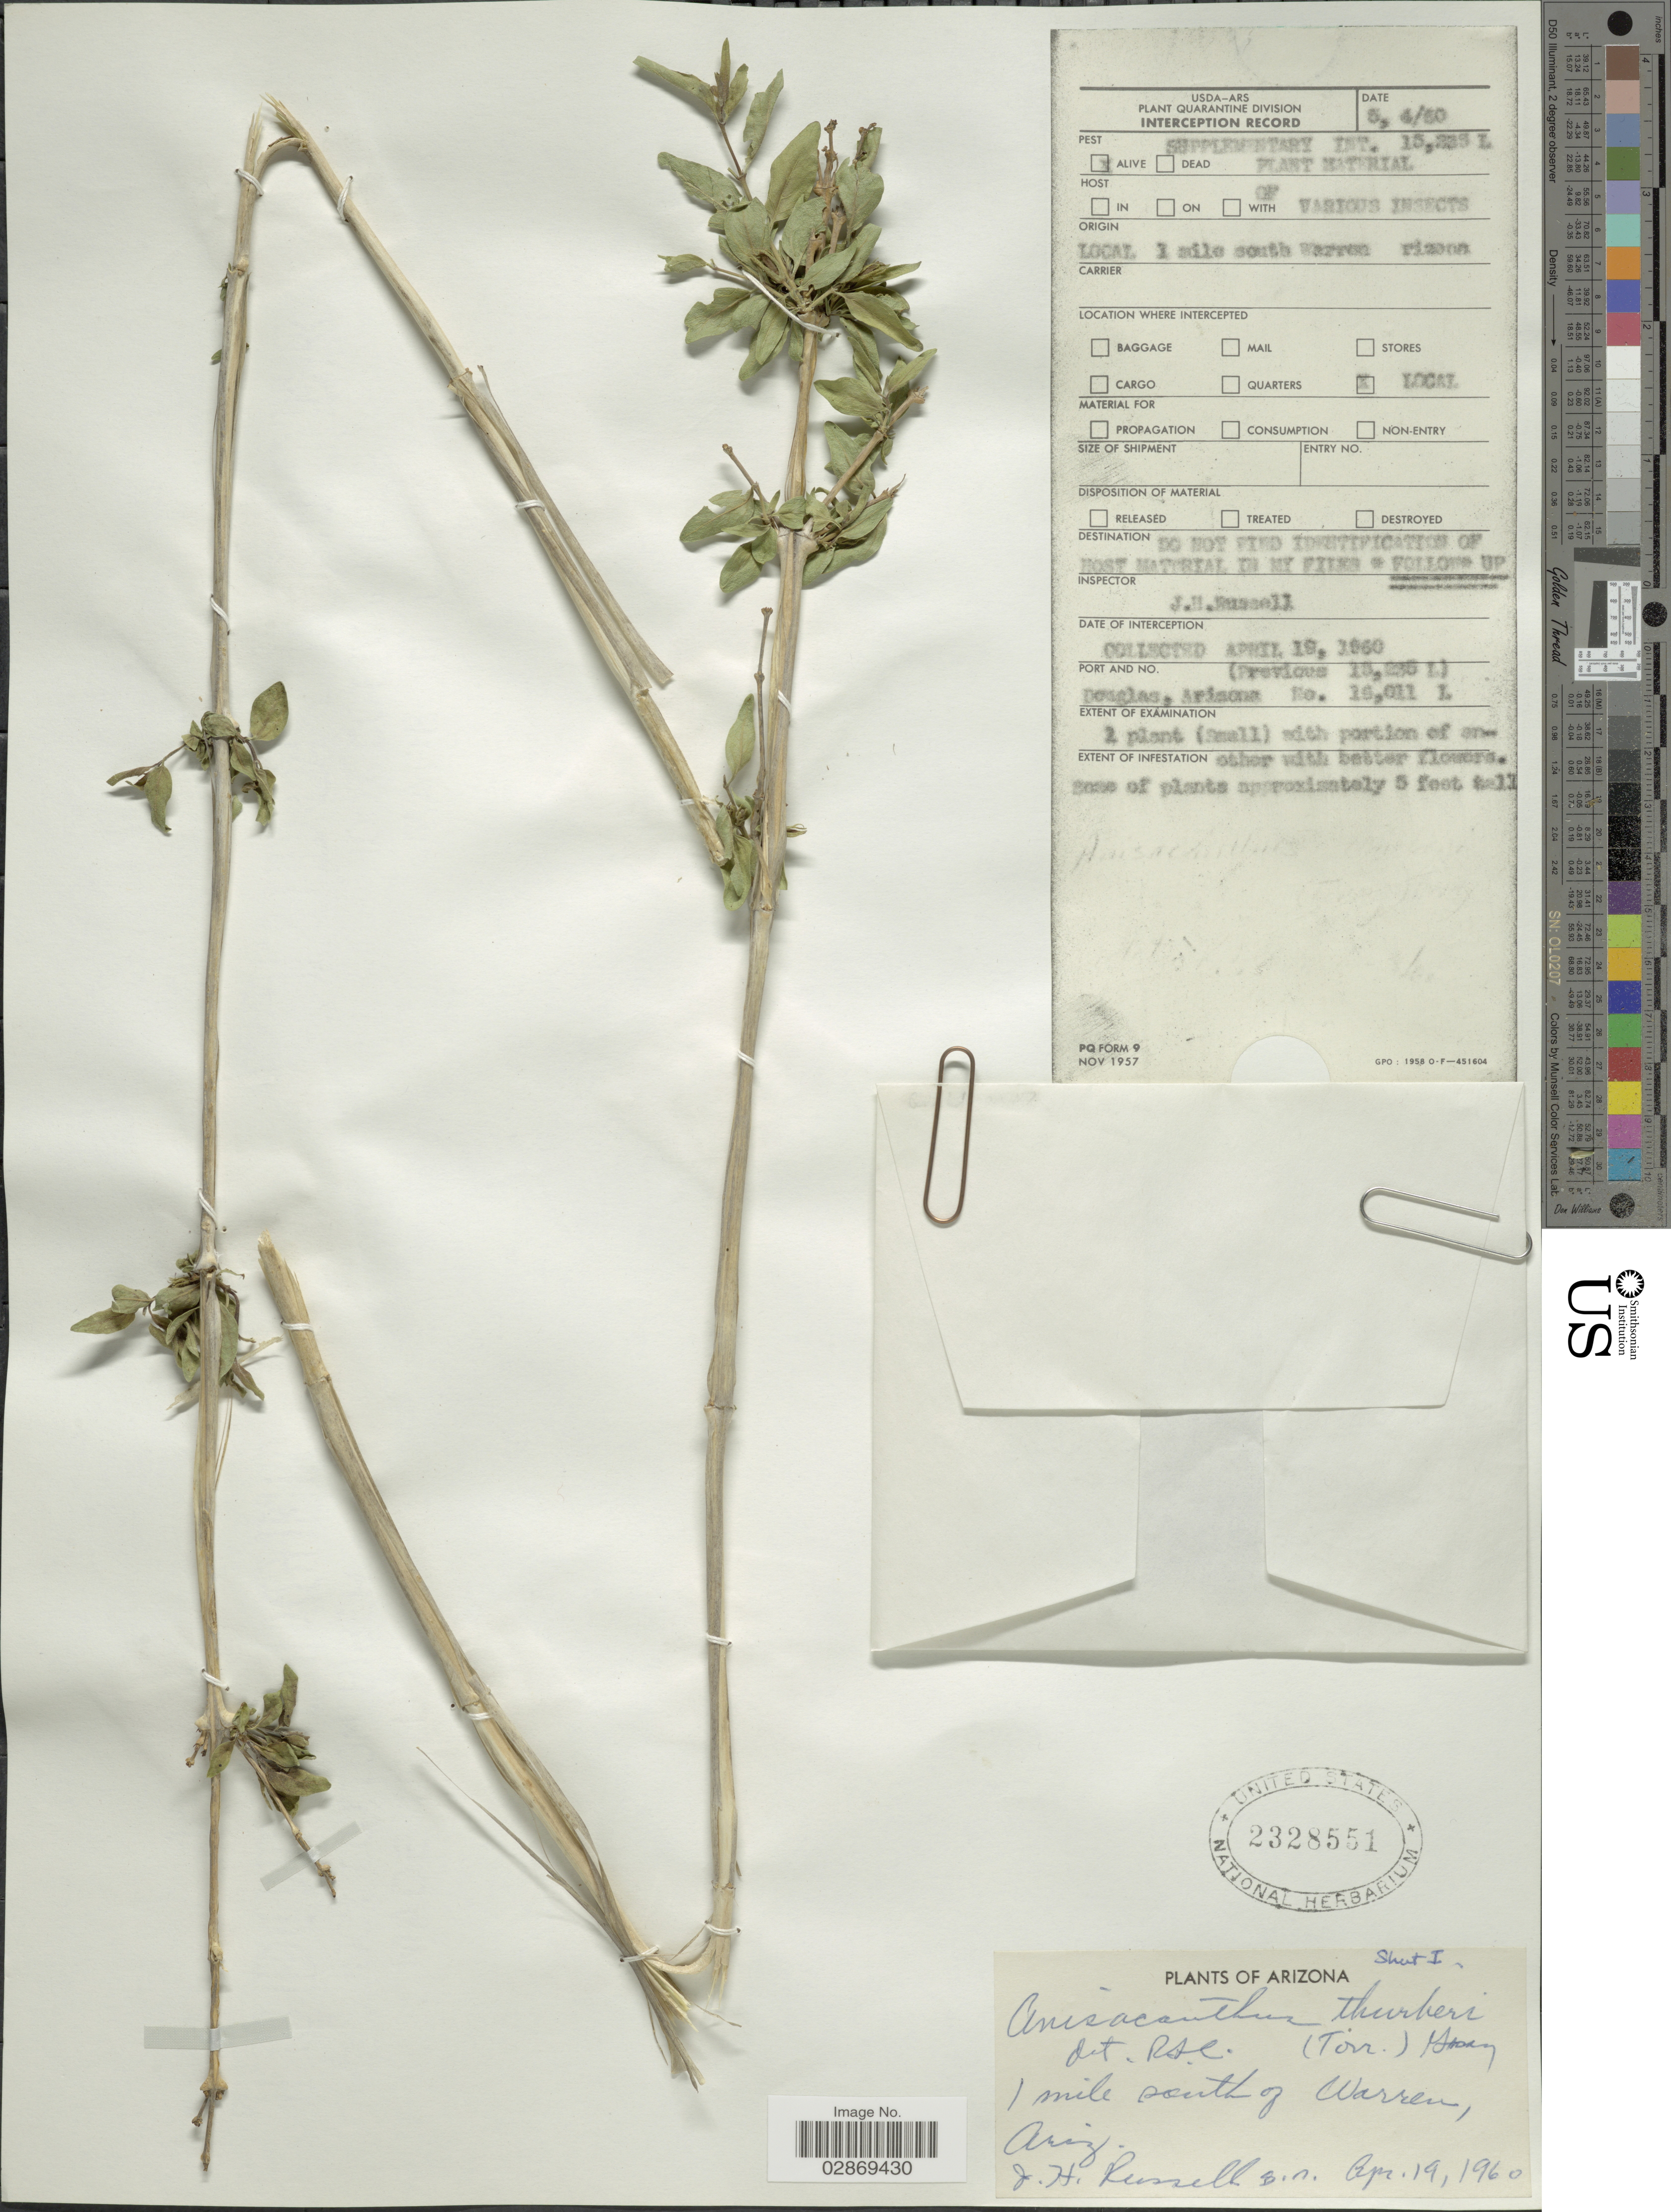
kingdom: Plantae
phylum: Tracheophyta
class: Magnoliopsida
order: Lamiales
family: Acanthaceae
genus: Anisacanthus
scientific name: Anisacanthus thurberi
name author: (Torr.) A. Gray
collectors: J. Russell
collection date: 1960-04-19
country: United States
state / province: Arizona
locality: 1 mile south of Warren, Ariz.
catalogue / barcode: US 2328551